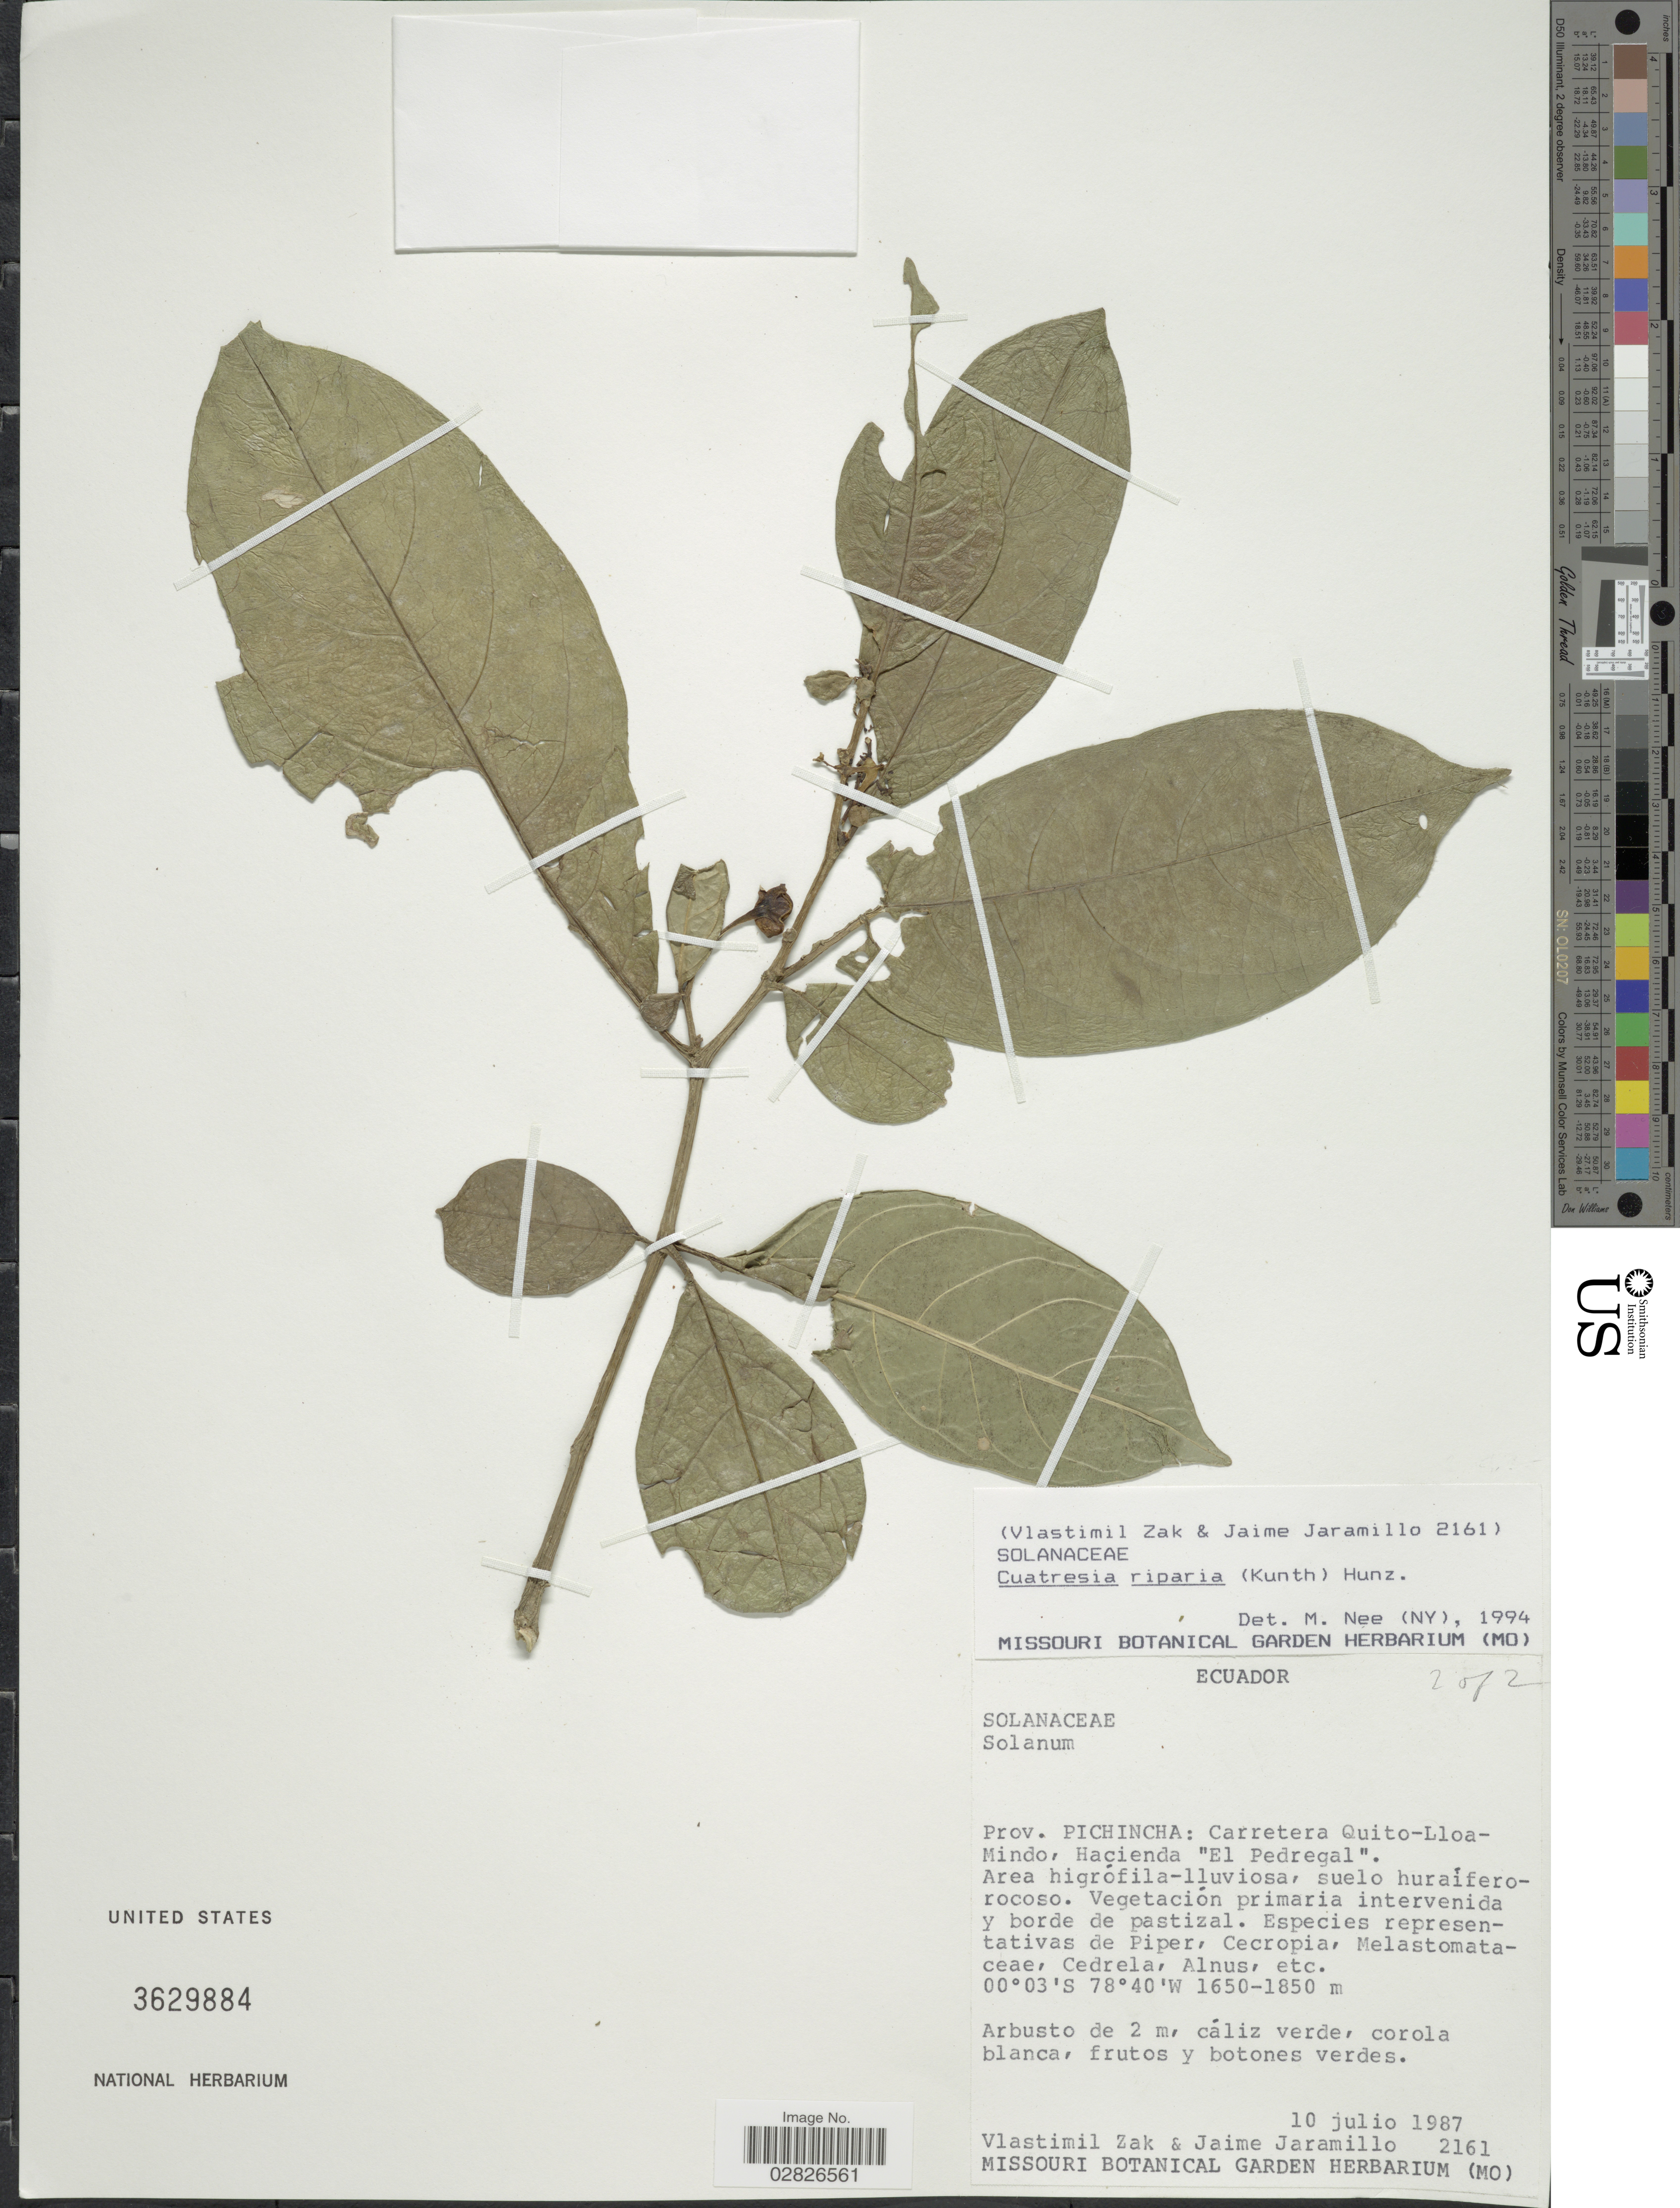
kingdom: Plantae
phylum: Tracheophyta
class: Magnoliopsida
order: Solanales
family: Solanaceae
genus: Cuatresia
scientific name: Cuatresia riparia var. riparia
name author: (Kunth) Hunz.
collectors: V. Zak & J. Jaramillo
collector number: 2161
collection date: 1987-07-10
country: Ecuador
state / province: Pichincha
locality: Carretera Quito-Lloa-Mindo, Hacienda "El Pedregal".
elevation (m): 1650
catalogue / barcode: US 3629884